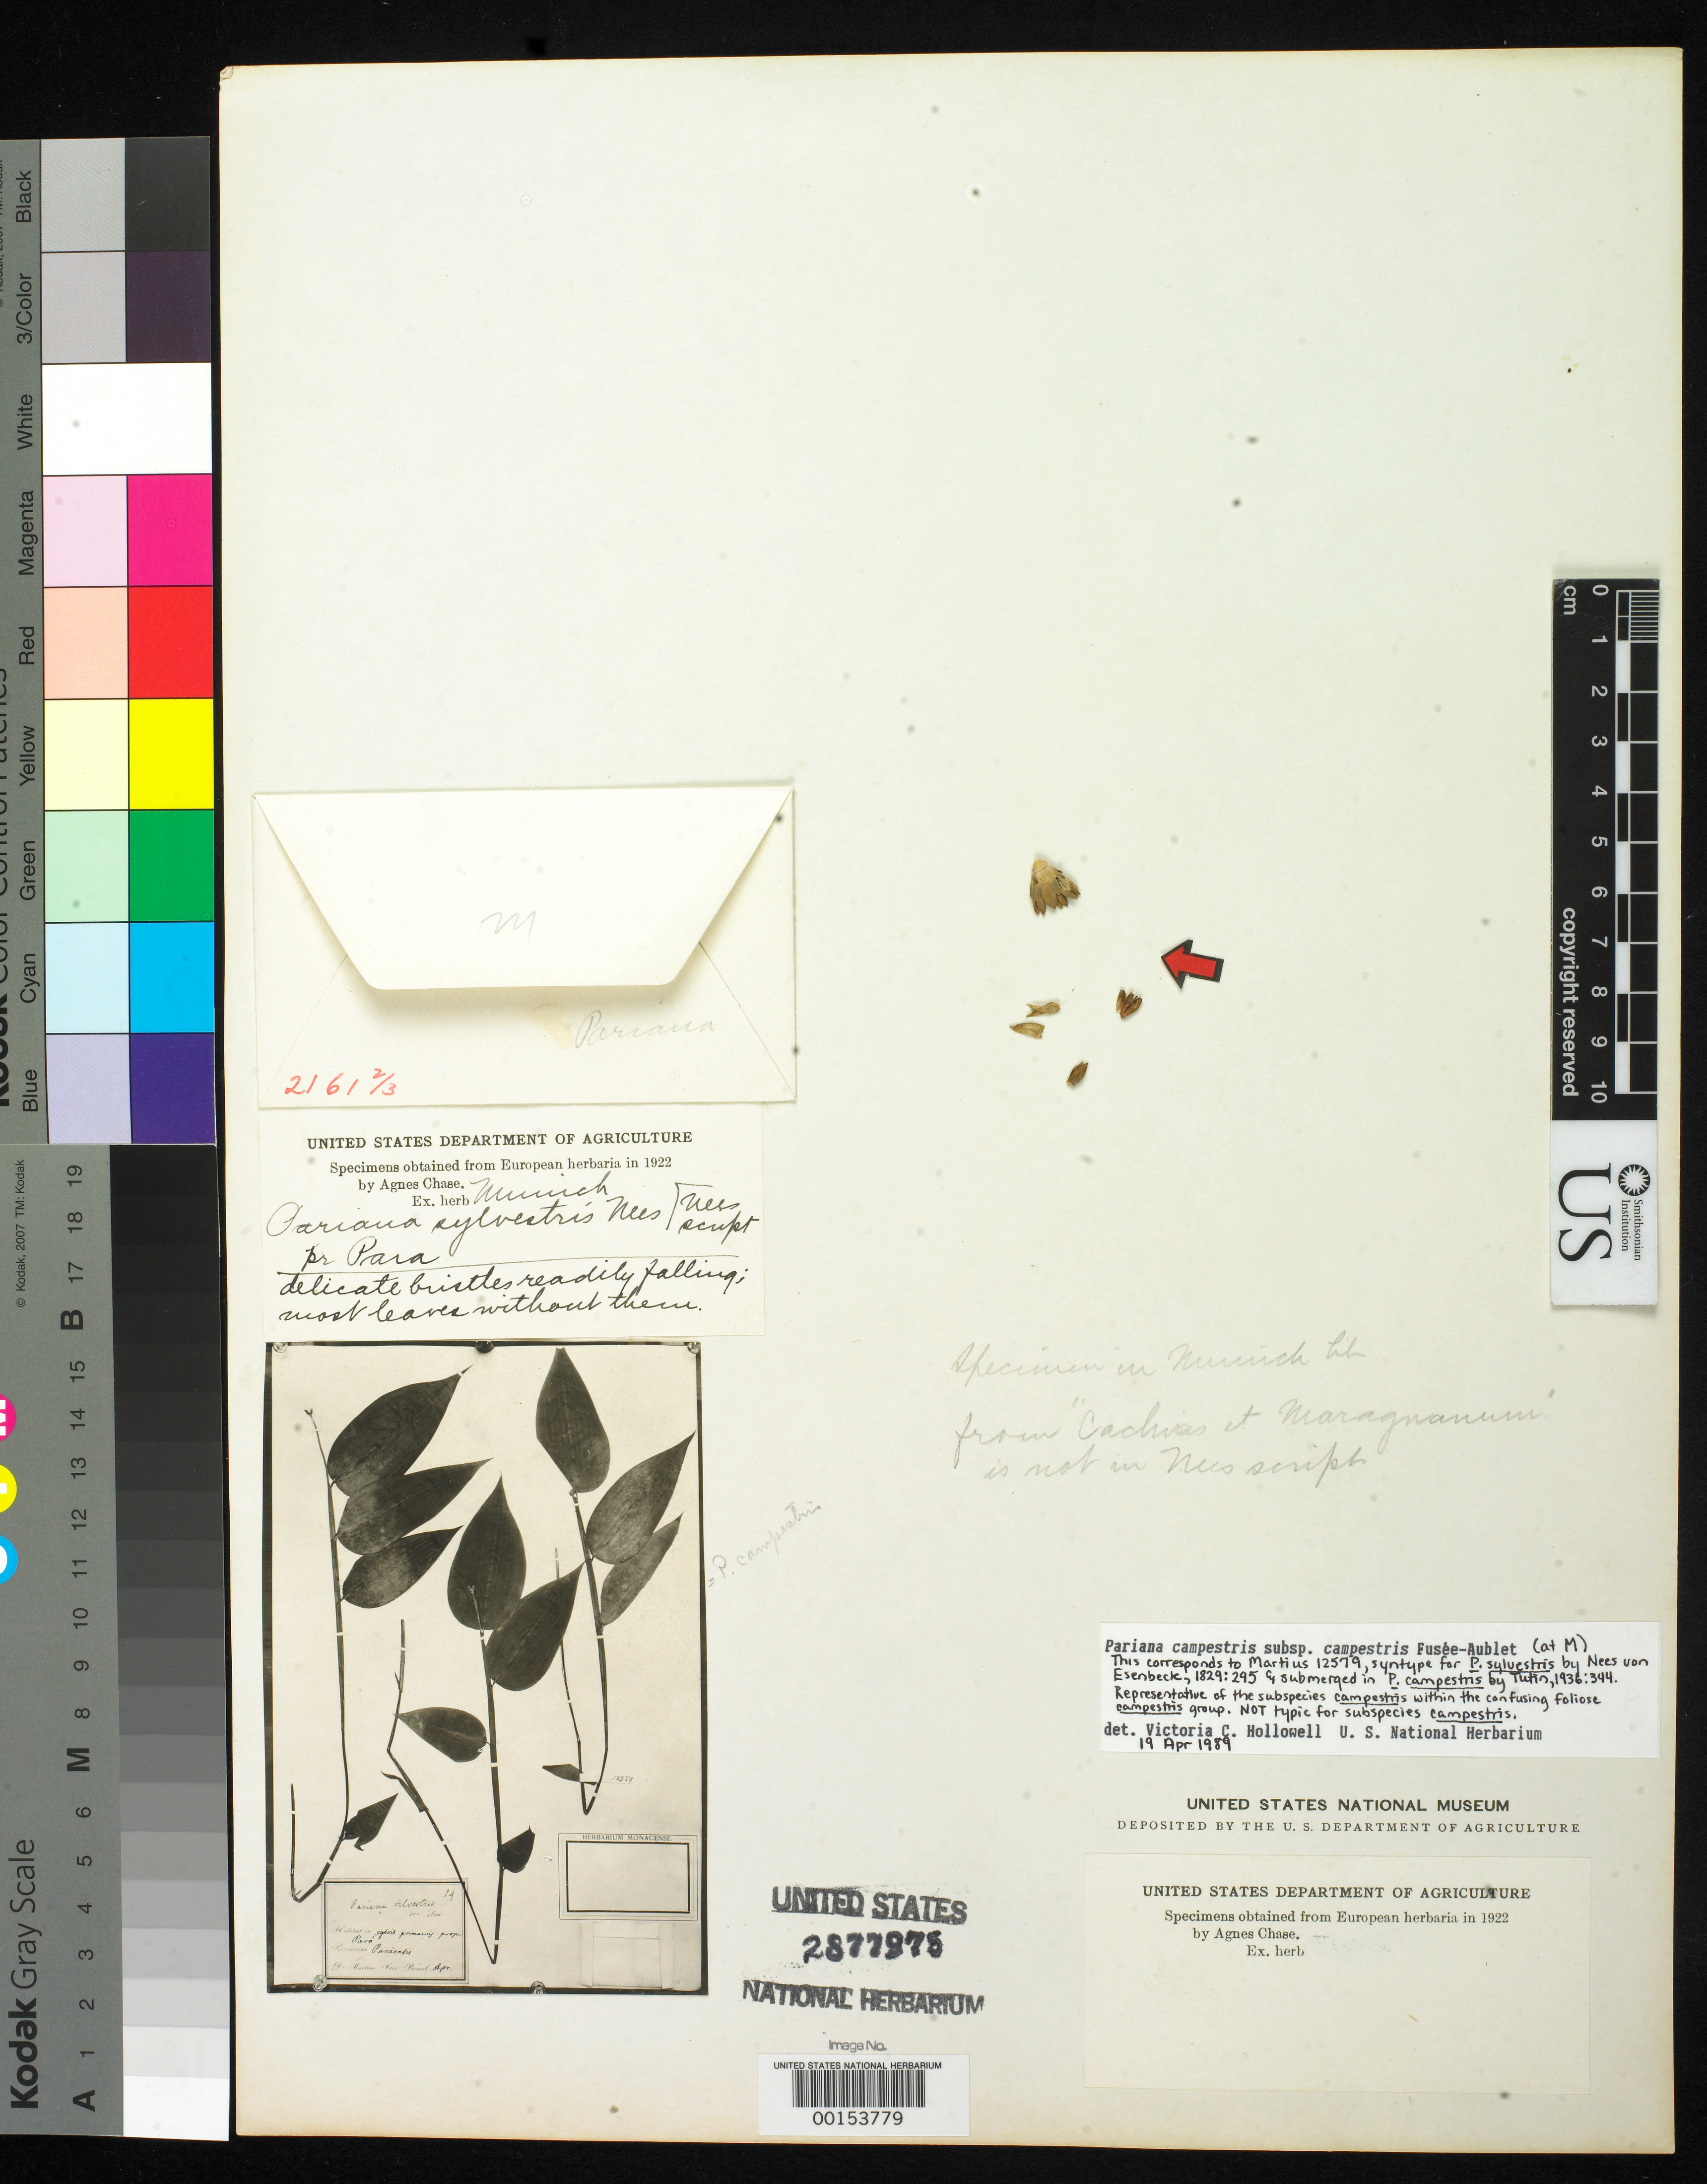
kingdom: Plantae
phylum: Tracheophyta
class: Liliopsida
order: Poales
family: Poaceae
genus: Pariana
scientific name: Pariana sylvestris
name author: Nees in Mart.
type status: Type Fragment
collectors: C. F. Martius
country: Brazil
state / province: Pará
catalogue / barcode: US 2587797A